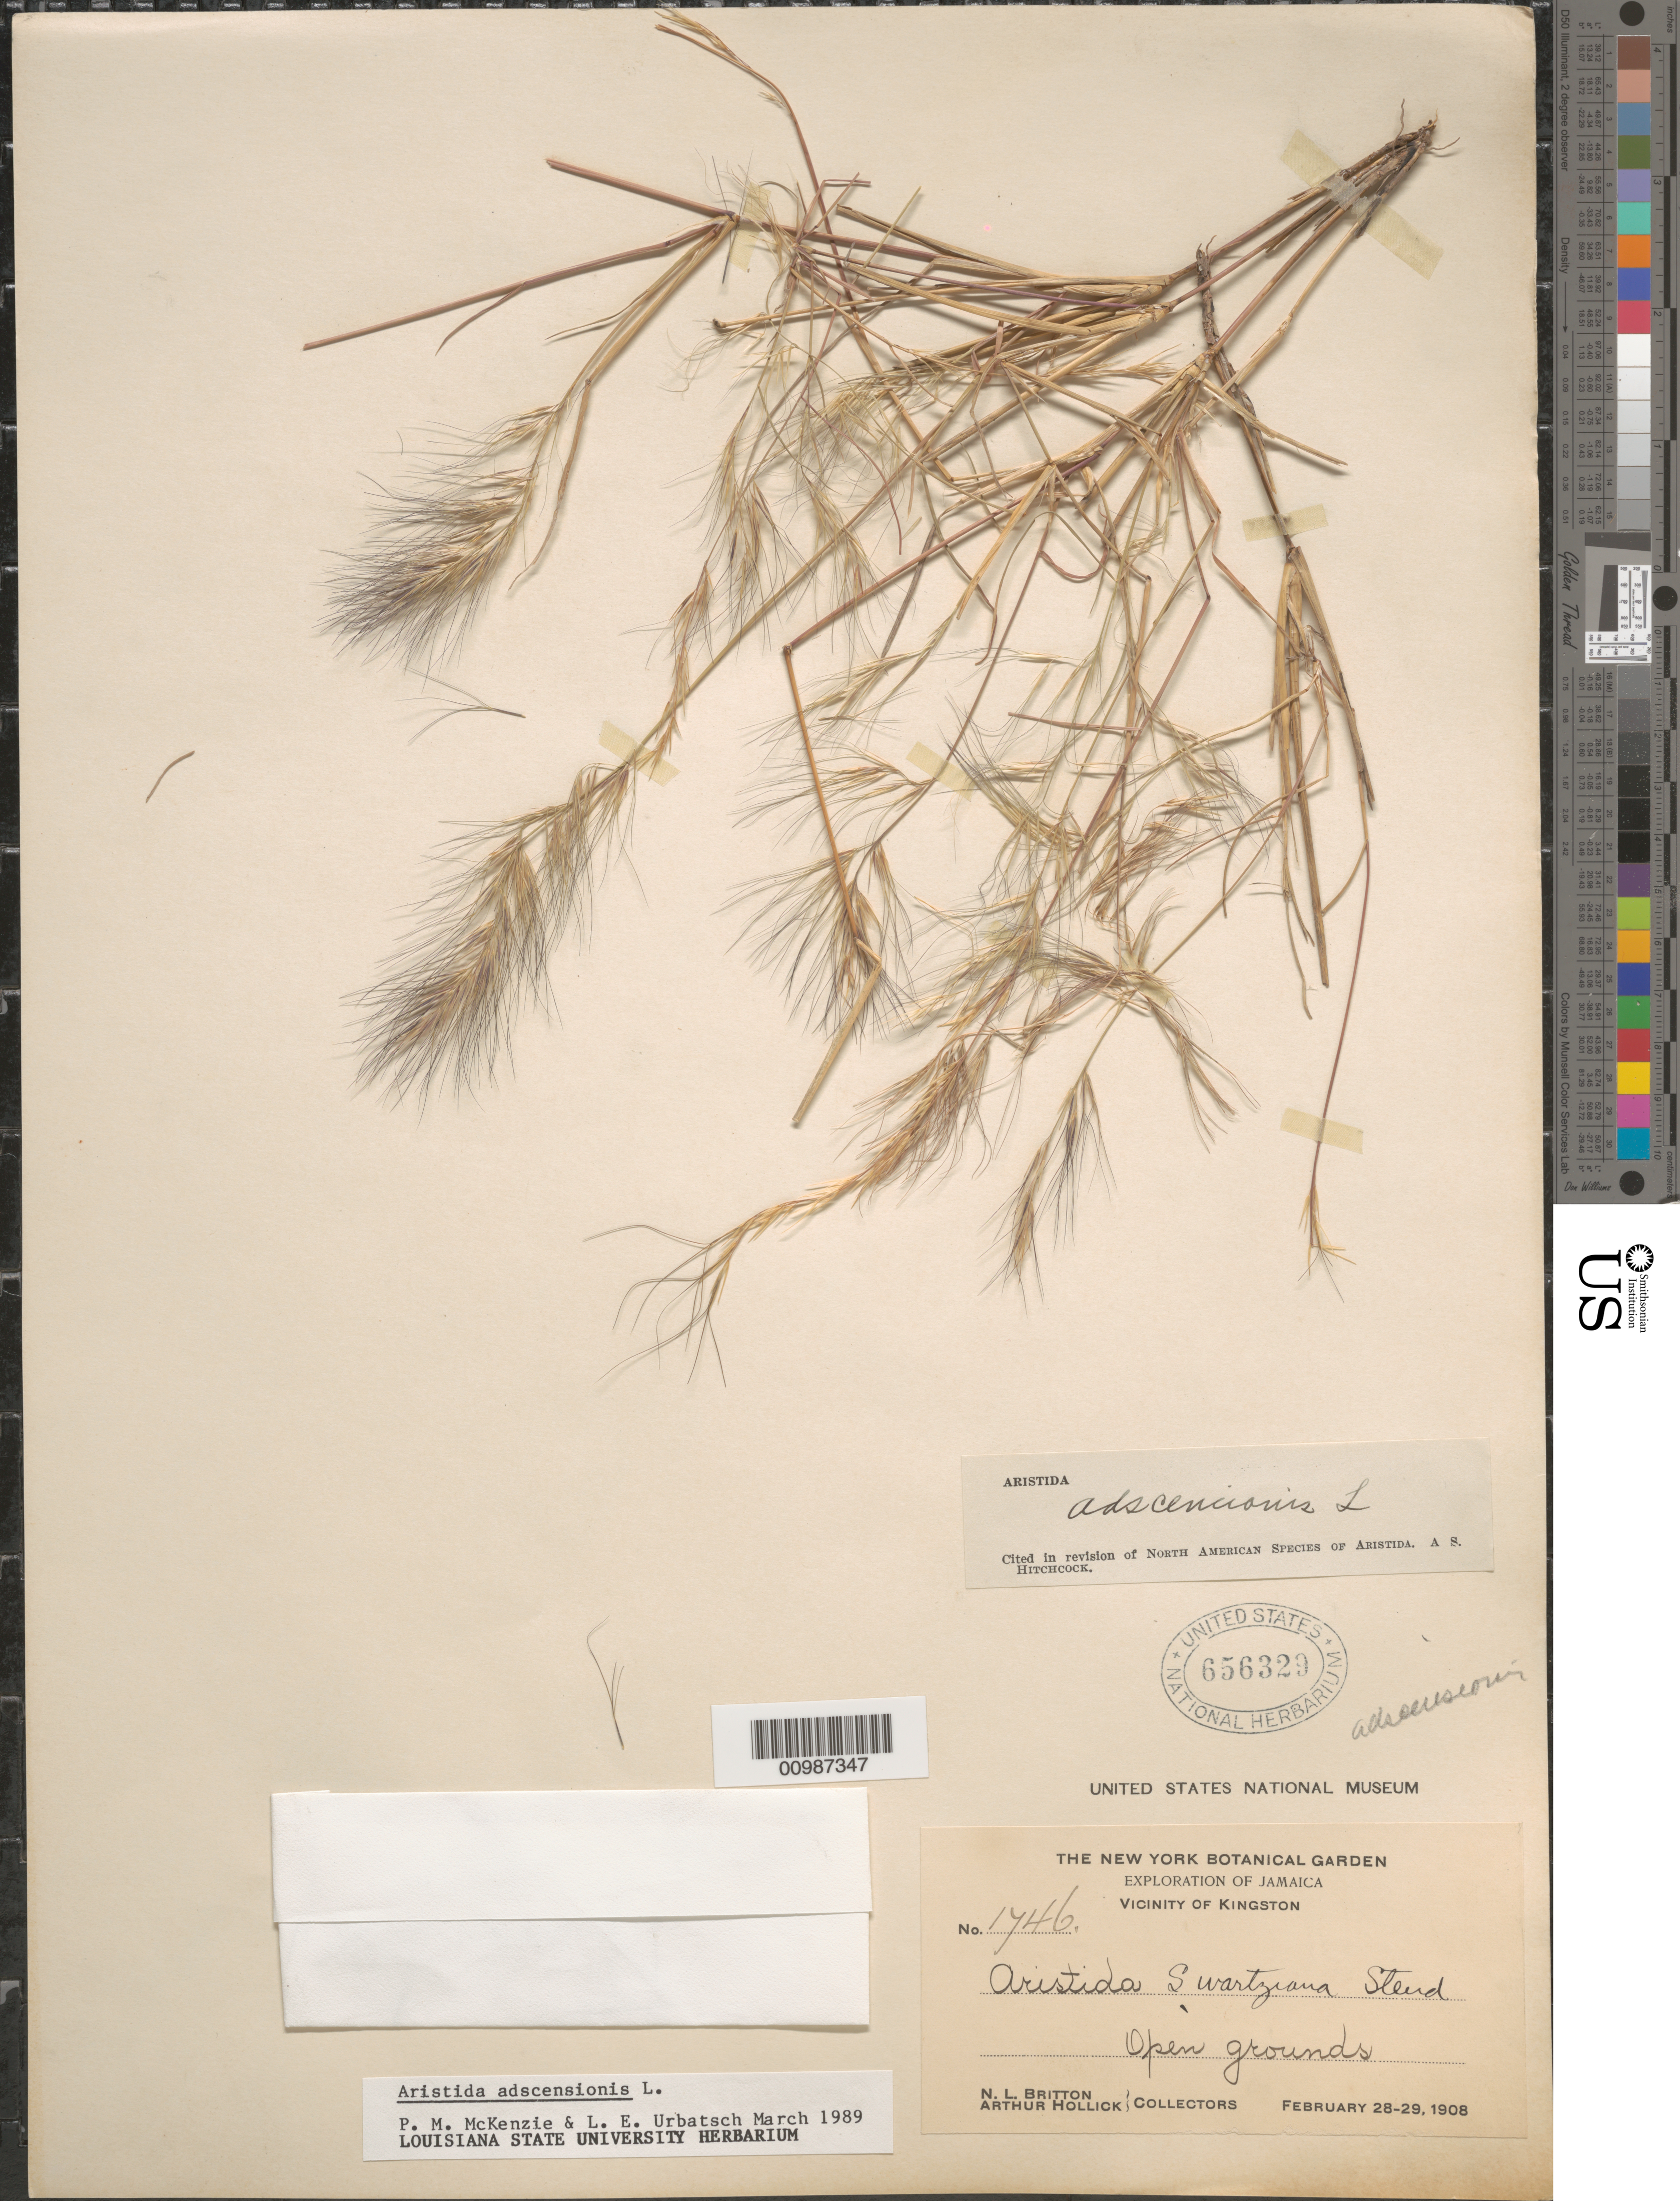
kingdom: Plantae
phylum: Tracheophyta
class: Liliopsida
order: Poales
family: Poaceae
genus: Aristida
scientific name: Aristida adscensionis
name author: L.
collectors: N. Britton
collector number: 1446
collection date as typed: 28 Feb 1908 to29 Feb 1908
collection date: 1908-02-28/1908-02-29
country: Jamaica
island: Jamaica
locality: near Kingston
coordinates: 0 N, 0 E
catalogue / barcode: US 656329